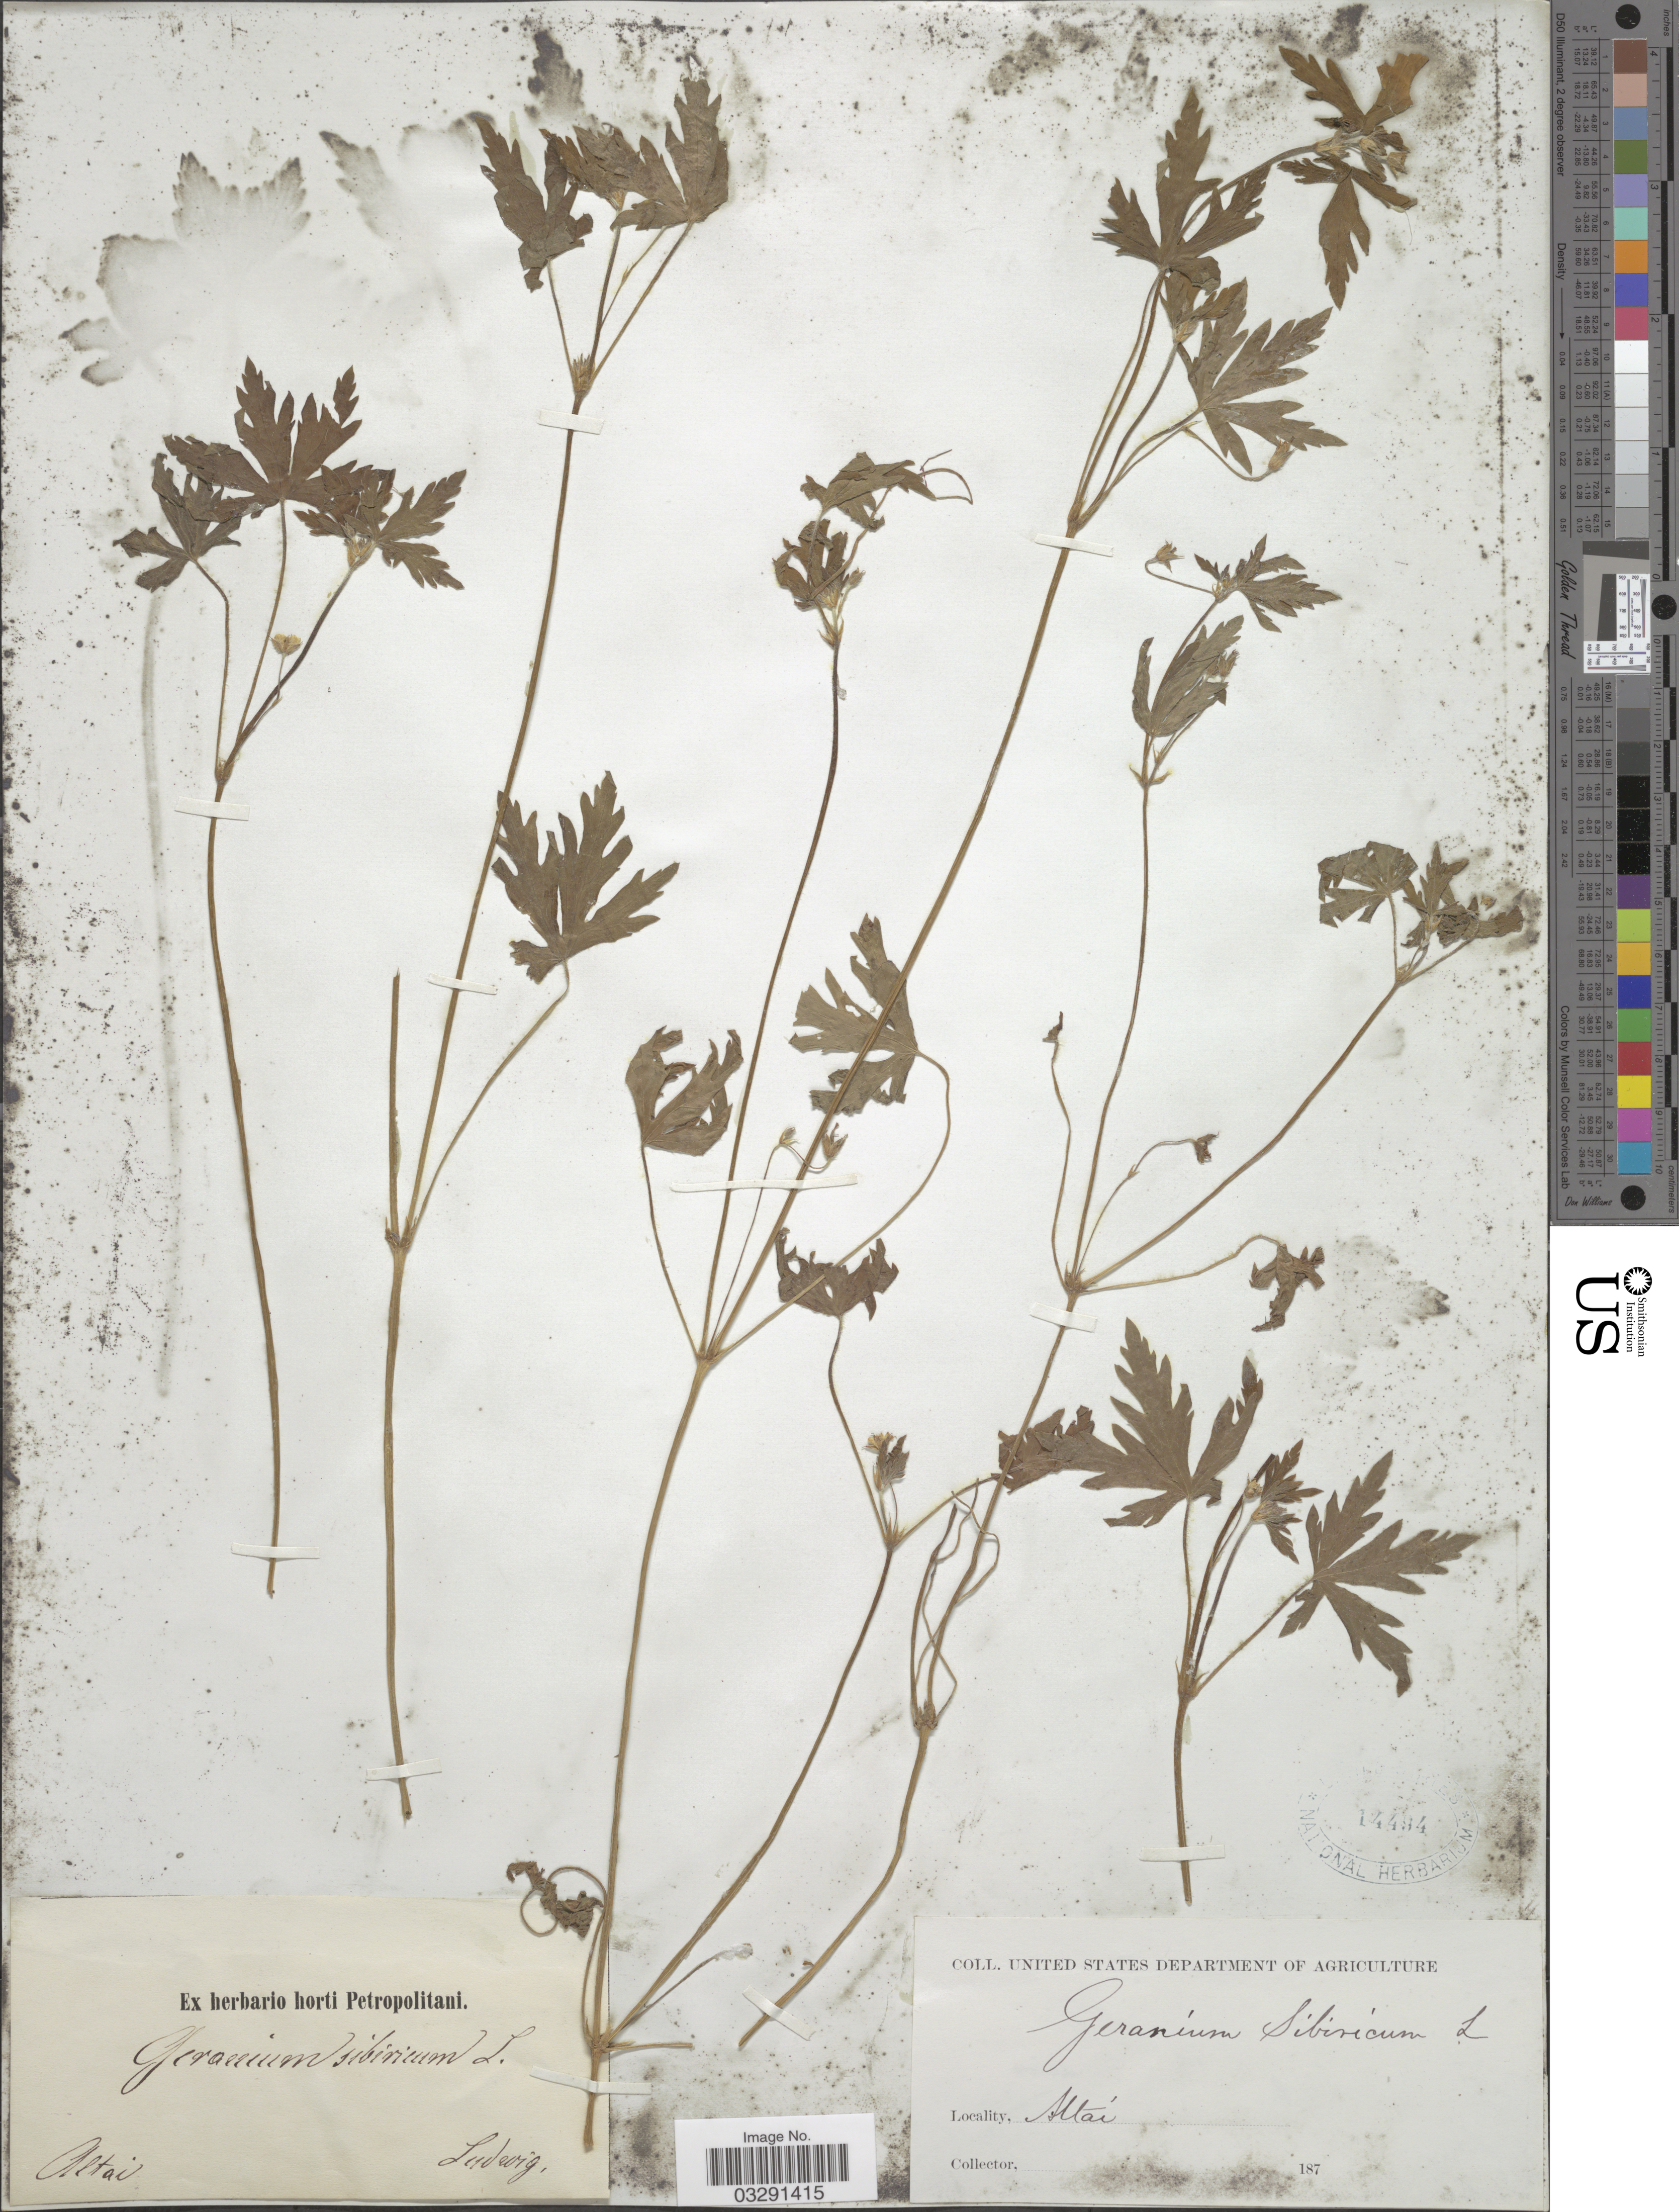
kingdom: Plantae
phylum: Tracheophyta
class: Magnoliopsida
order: Geraniales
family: Geraniaceae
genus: Geranium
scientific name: Geranium sibiricum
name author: L.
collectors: Ludwig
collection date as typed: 187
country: Russian Federation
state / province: Altai Republic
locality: Altai.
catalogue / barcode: US 14494